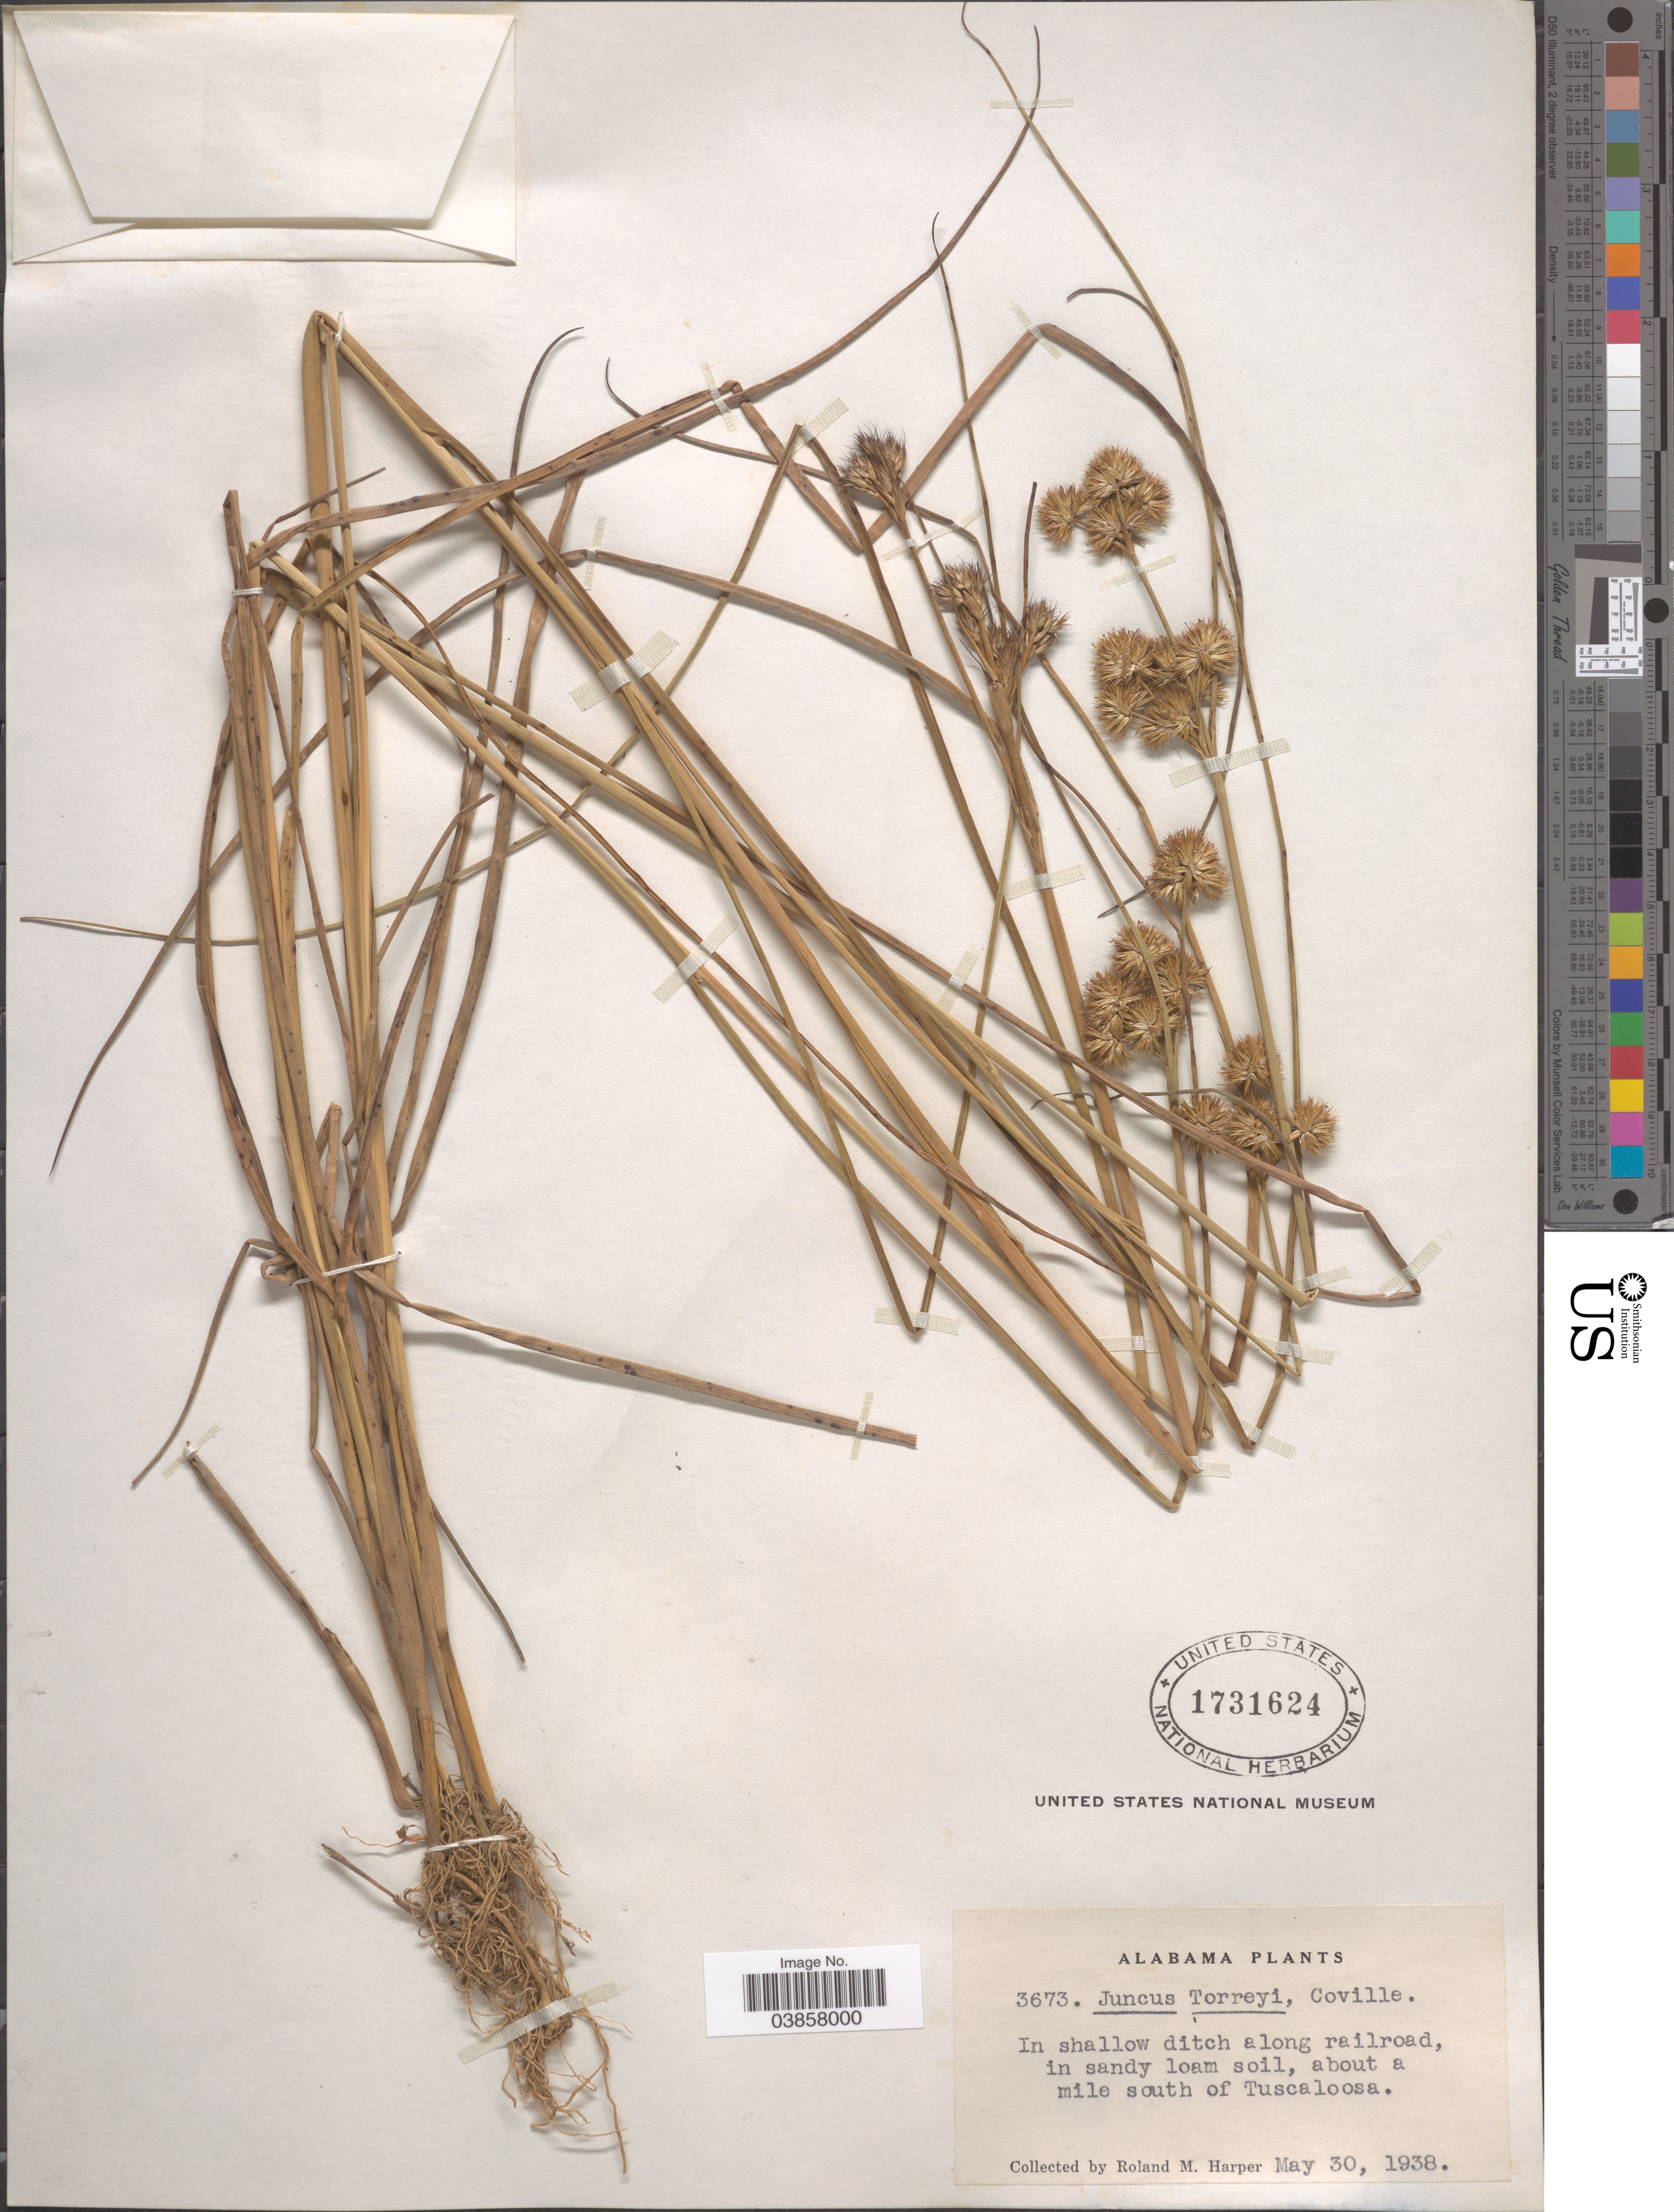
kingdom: Plantae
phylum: Tracheophyta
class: Liliopsida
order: Poales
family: Juncaceae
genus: Juncus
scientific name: Juncus torreyi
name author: Coville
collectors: R. M. Harper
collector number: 3673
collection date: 1938-05-30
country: United States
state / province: Alabama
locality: About a mile south of Tuscaloosa.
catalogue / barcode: US 1731624